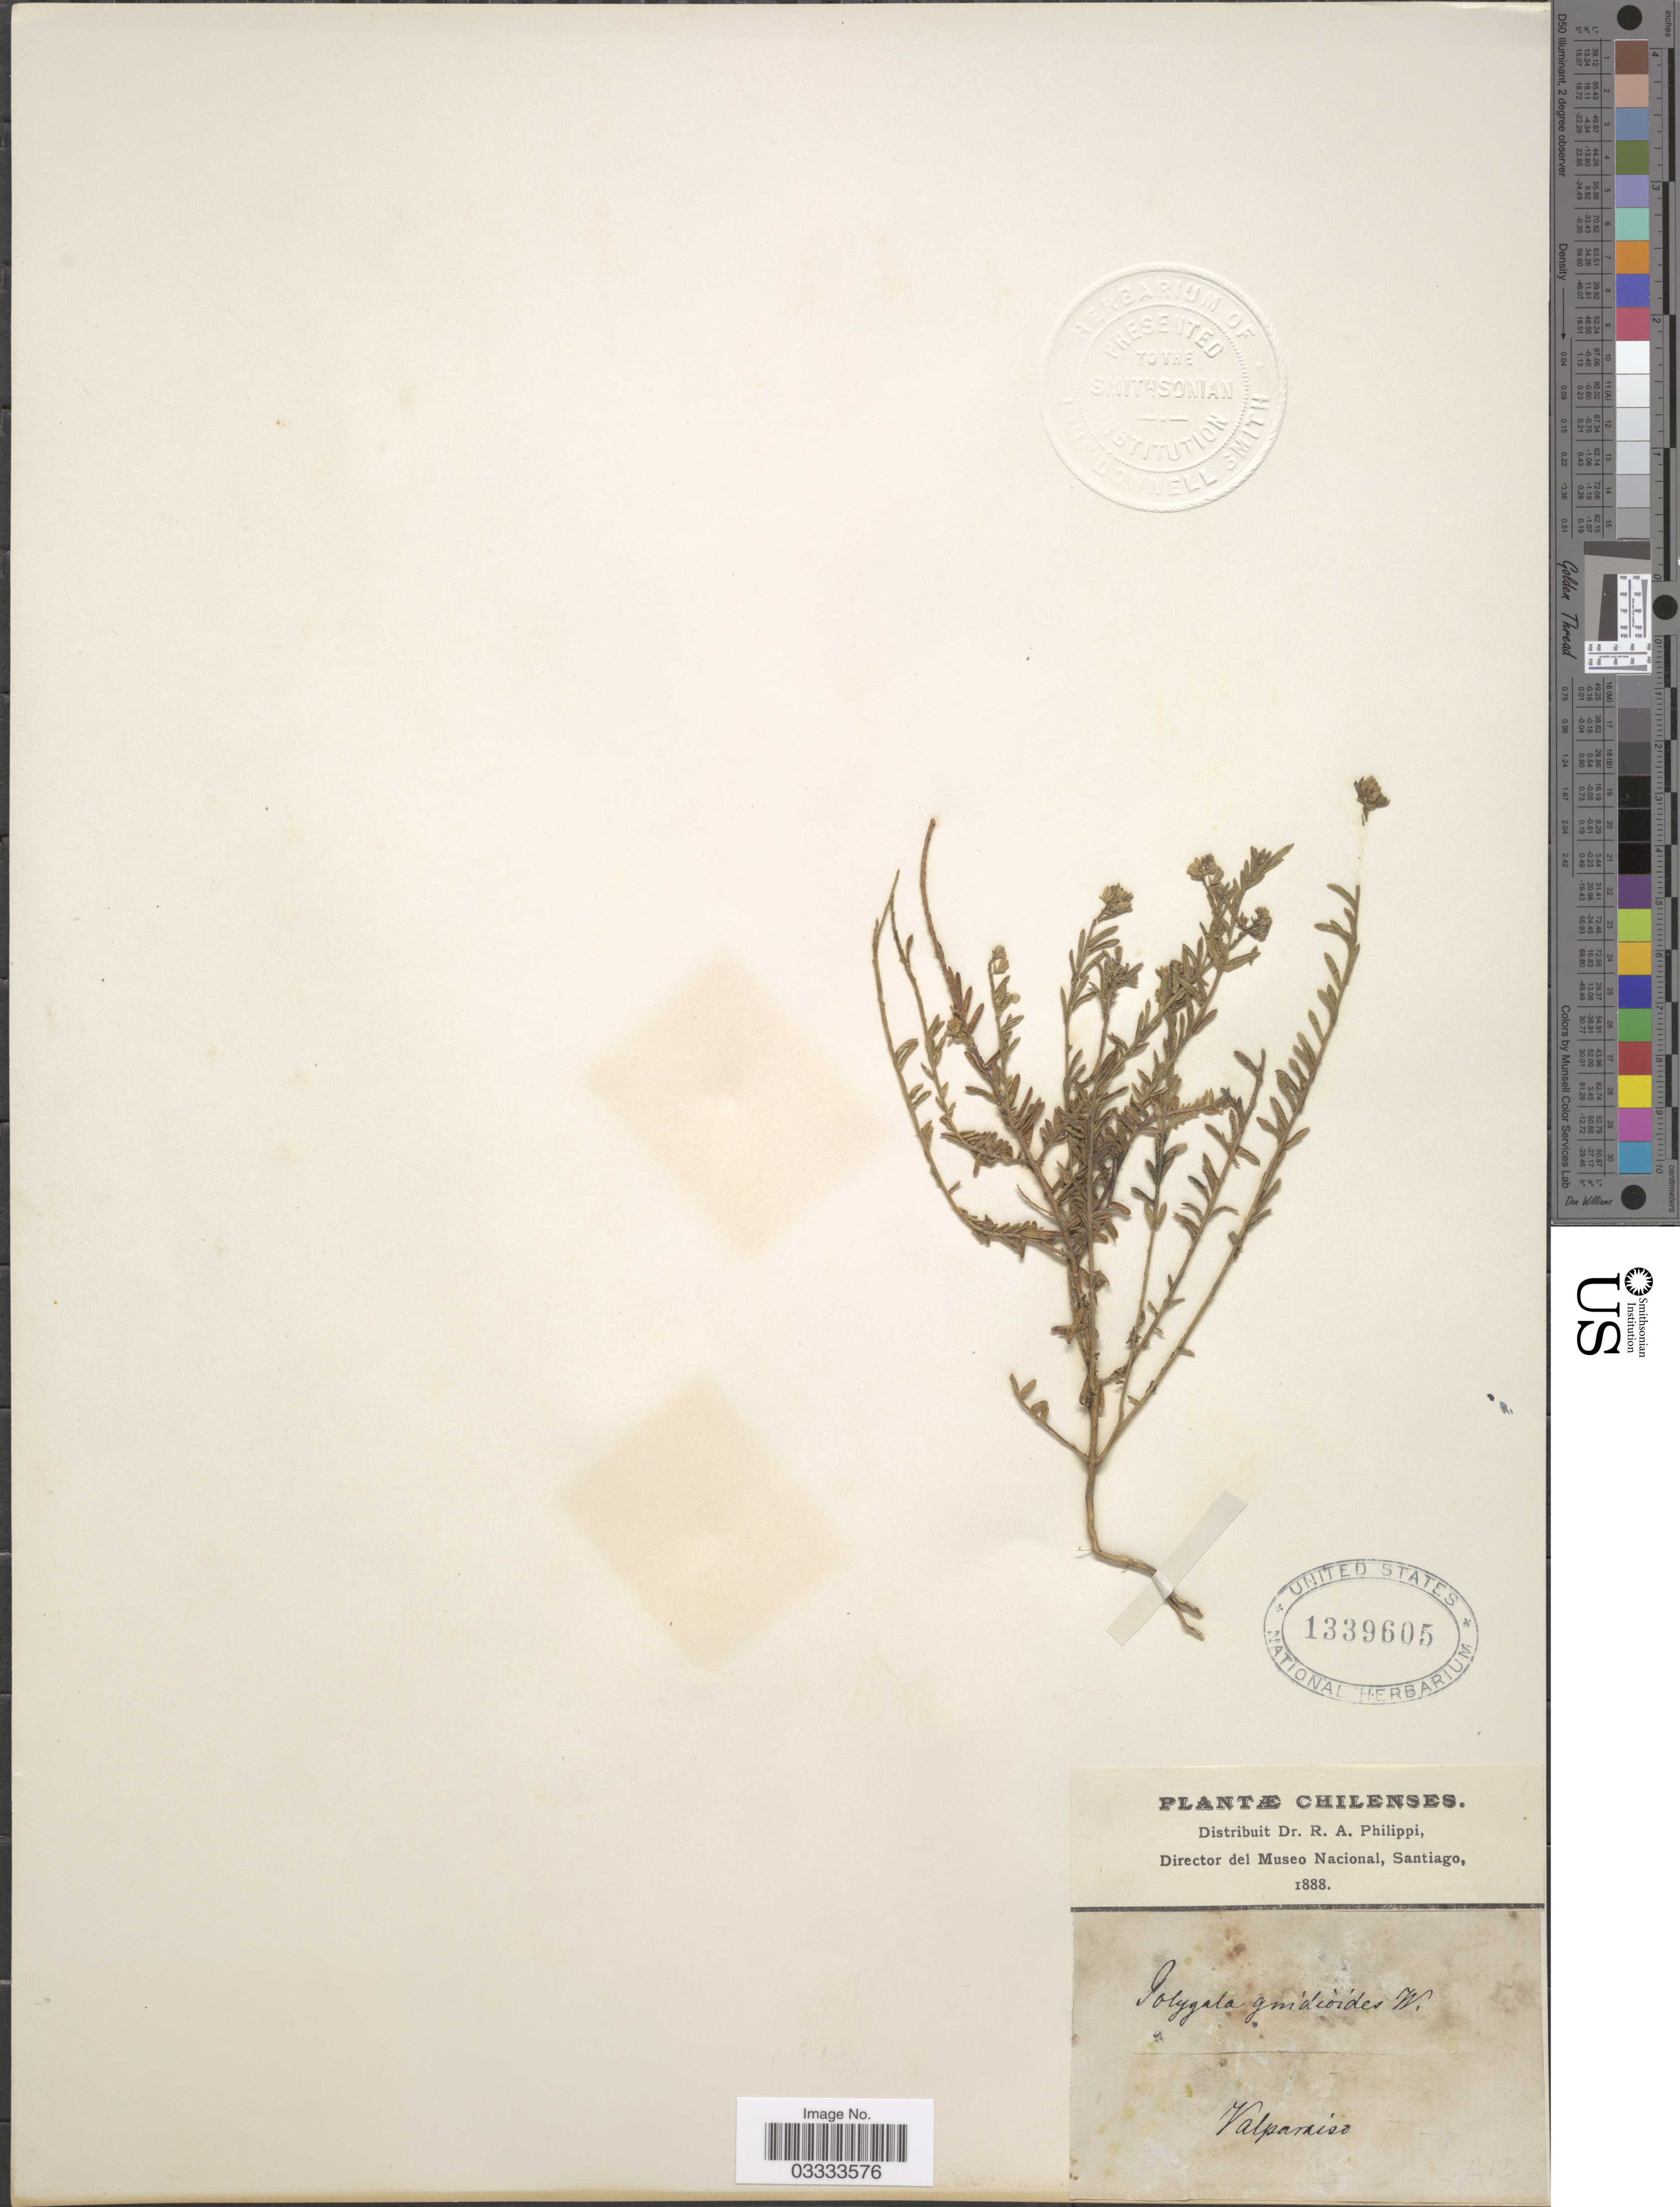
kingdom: Plantae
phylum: Tracheophyta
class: Magnoliopsida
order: Fabales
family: Polygalaceae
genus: Polygala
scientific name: Polygala gnidioides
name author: Willd.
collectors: ex. herb. R.A. Philippi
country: Chile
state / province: Valparaíso (V)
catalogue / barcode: US 1339605